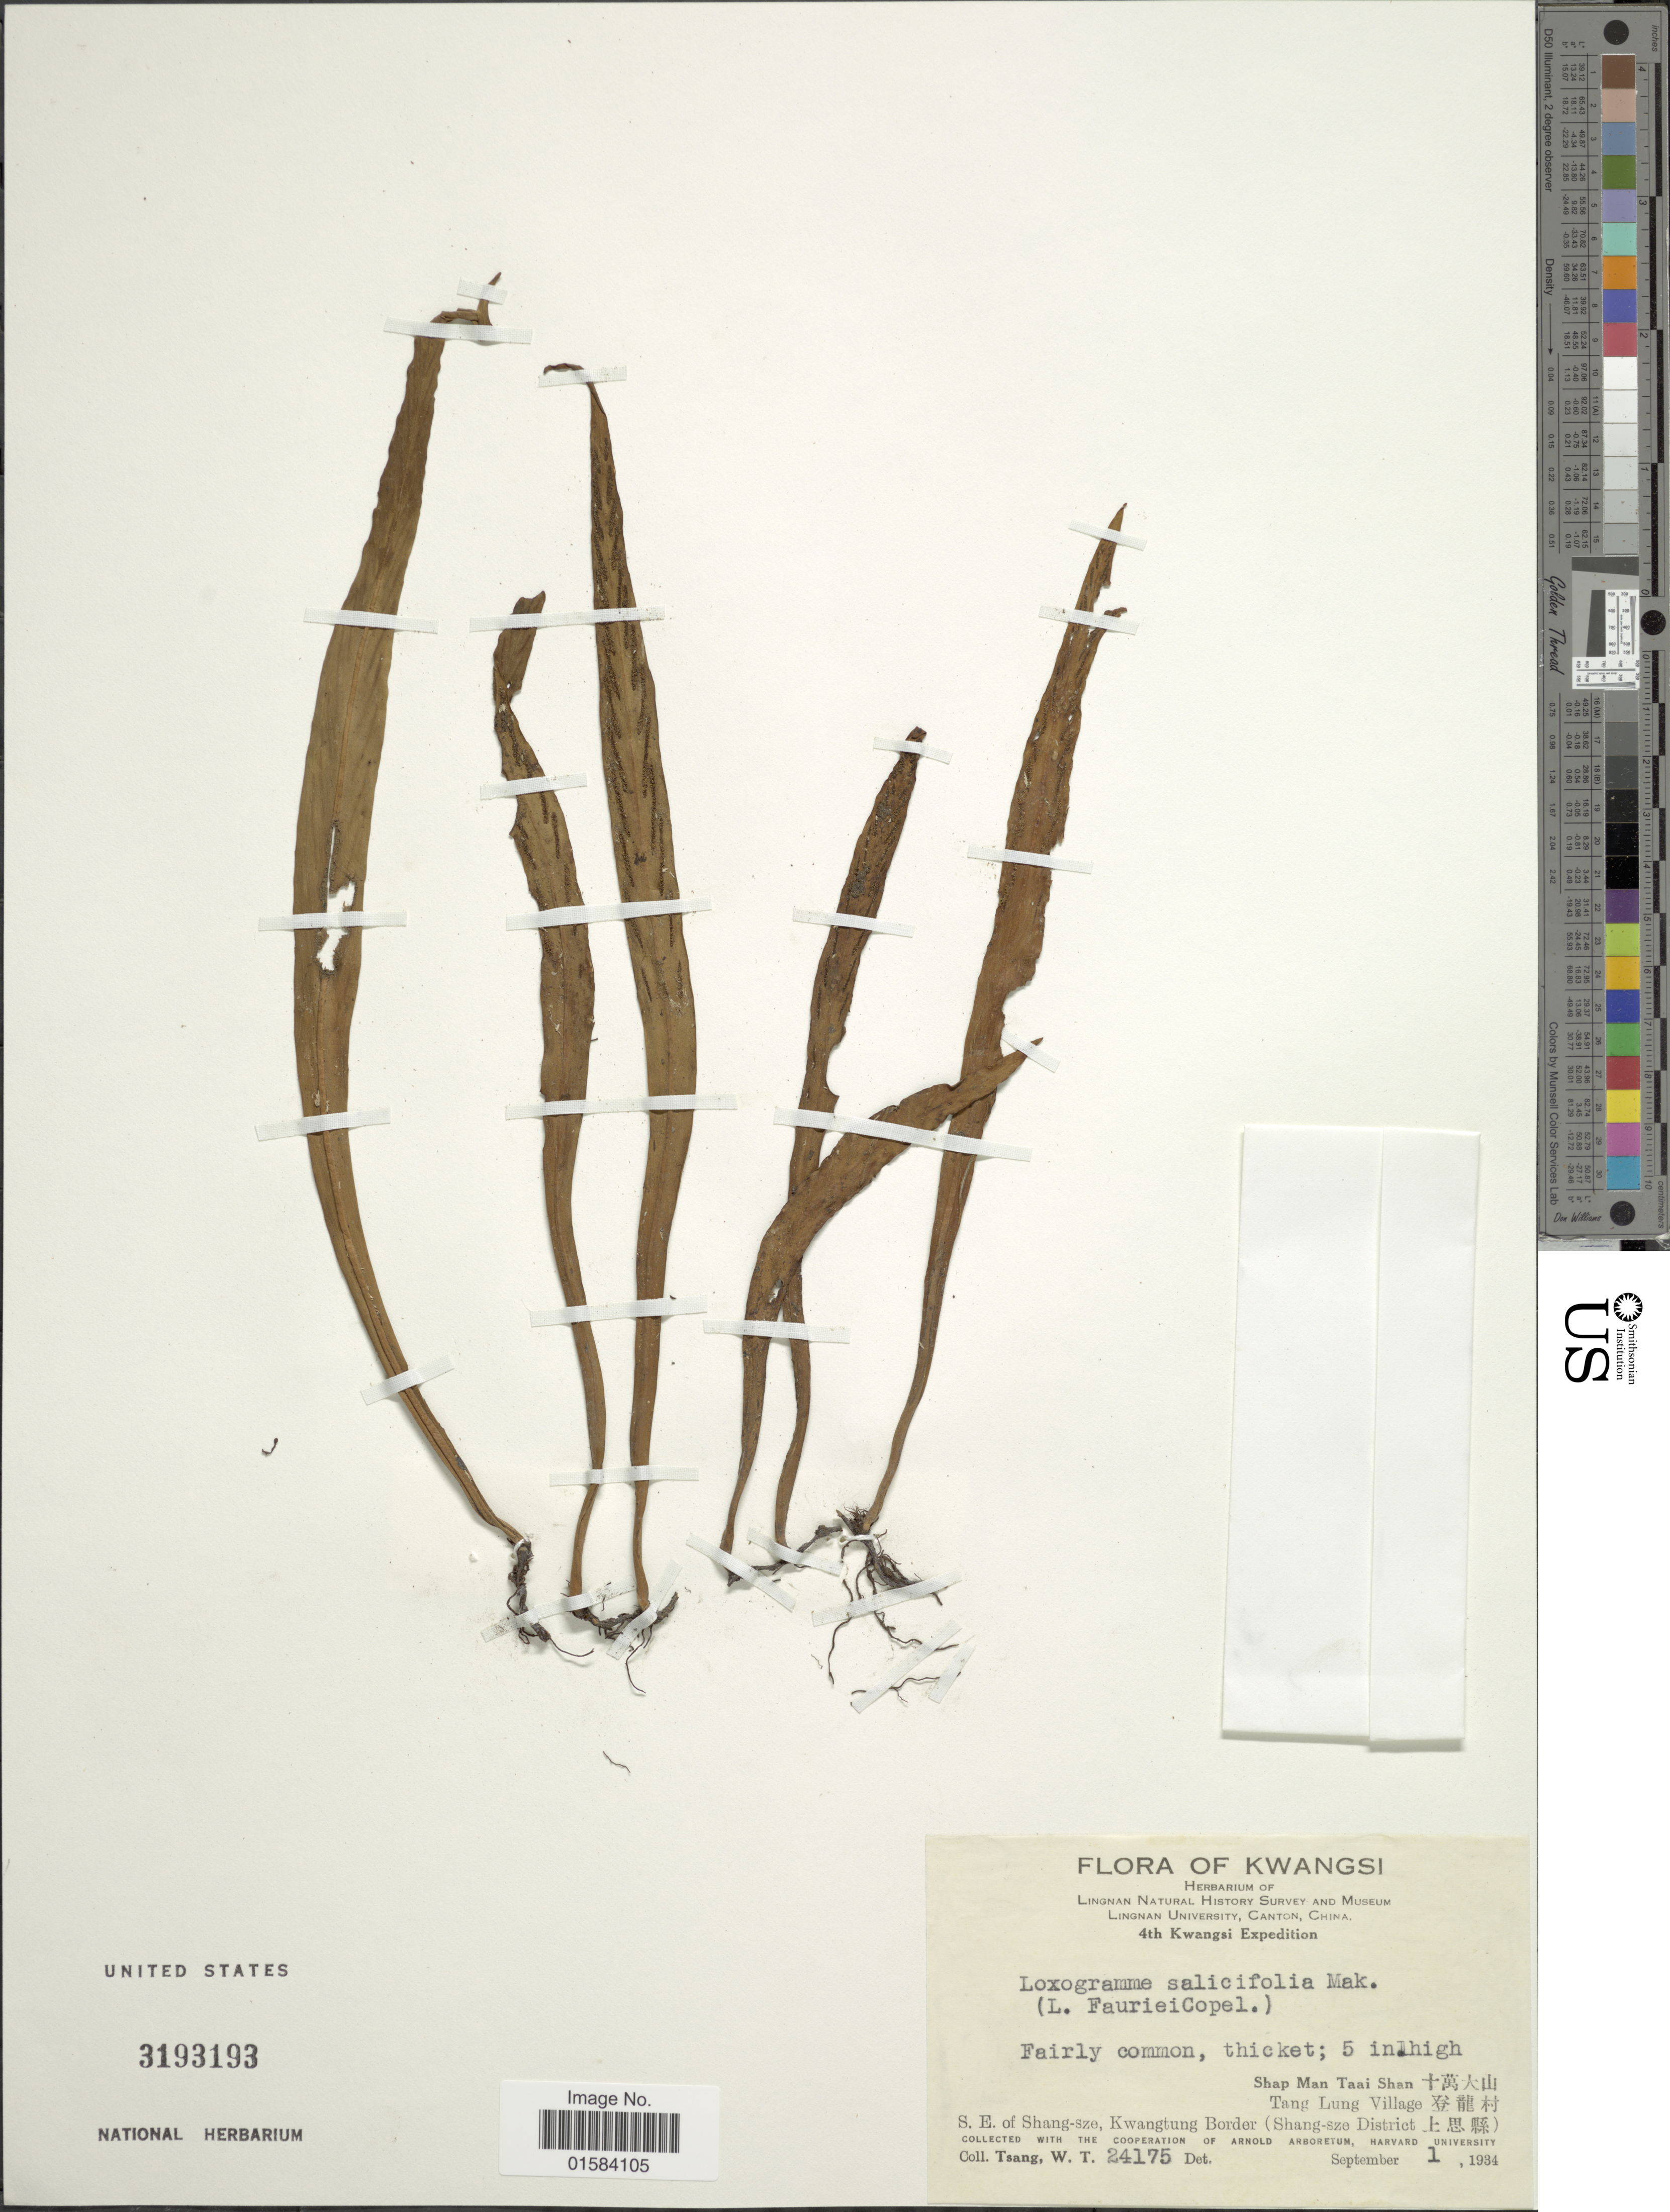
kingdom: Plantae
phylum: Tracheophyta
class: Polypodiopsida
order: Polypodiales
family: Polypodiaceae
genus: Loxogramme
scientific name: Loxogramme salicifolia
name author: (Makino) Makino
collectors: W. T. Tsang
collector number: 24175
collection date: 1934-09-01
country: China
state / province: Guangxi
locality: Shap Man Taai Shan X, Tang Lung Village X, Kwangsi, S.E. of Shang-sze, Kwangtung Border (Shang-sze District X)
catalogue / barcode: US 3193193